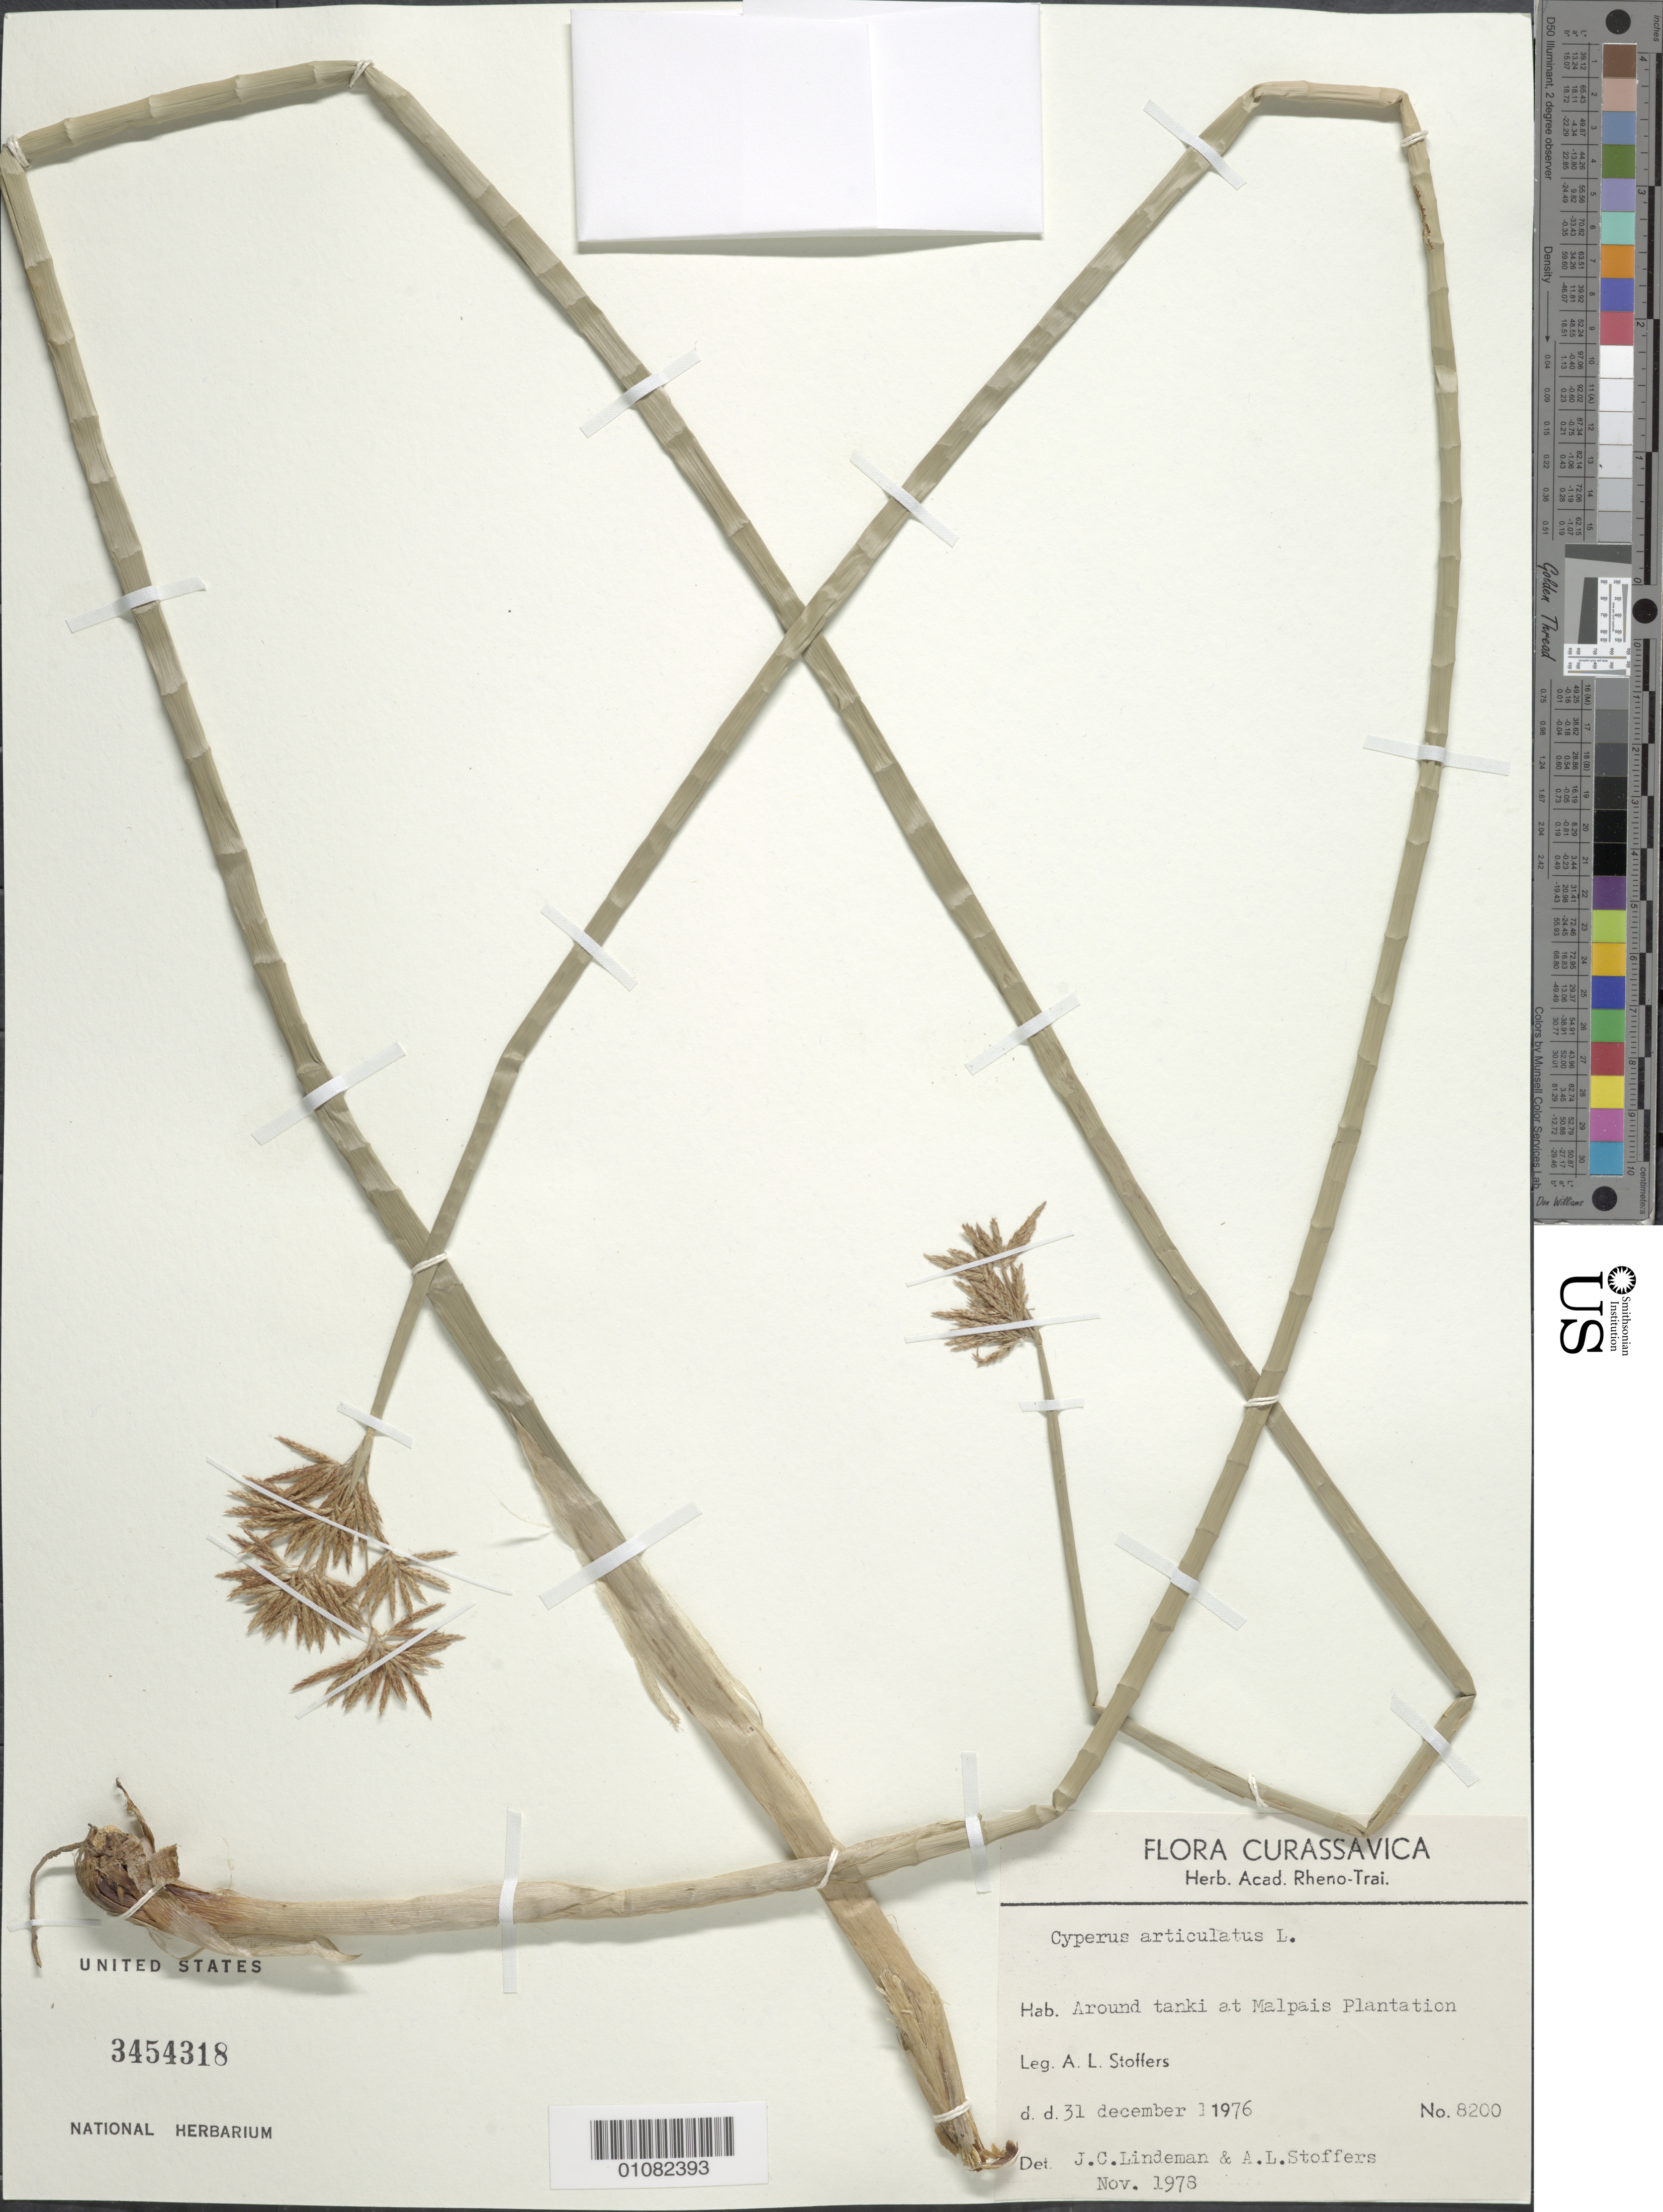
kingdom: Plantae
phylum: Tracheophyta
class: Liliopsida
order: Poales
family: Cyperaceae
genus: Cyperus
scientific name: Cyperus articulatus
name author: L.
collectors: J. C. Lindeman & A. Stoffers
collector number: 8200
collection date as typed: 31 Dec 1976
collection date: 1976-12-31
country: Curaçao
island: Curaçao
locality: Around tanki at Malpais Plantation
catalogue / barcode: US 3454318